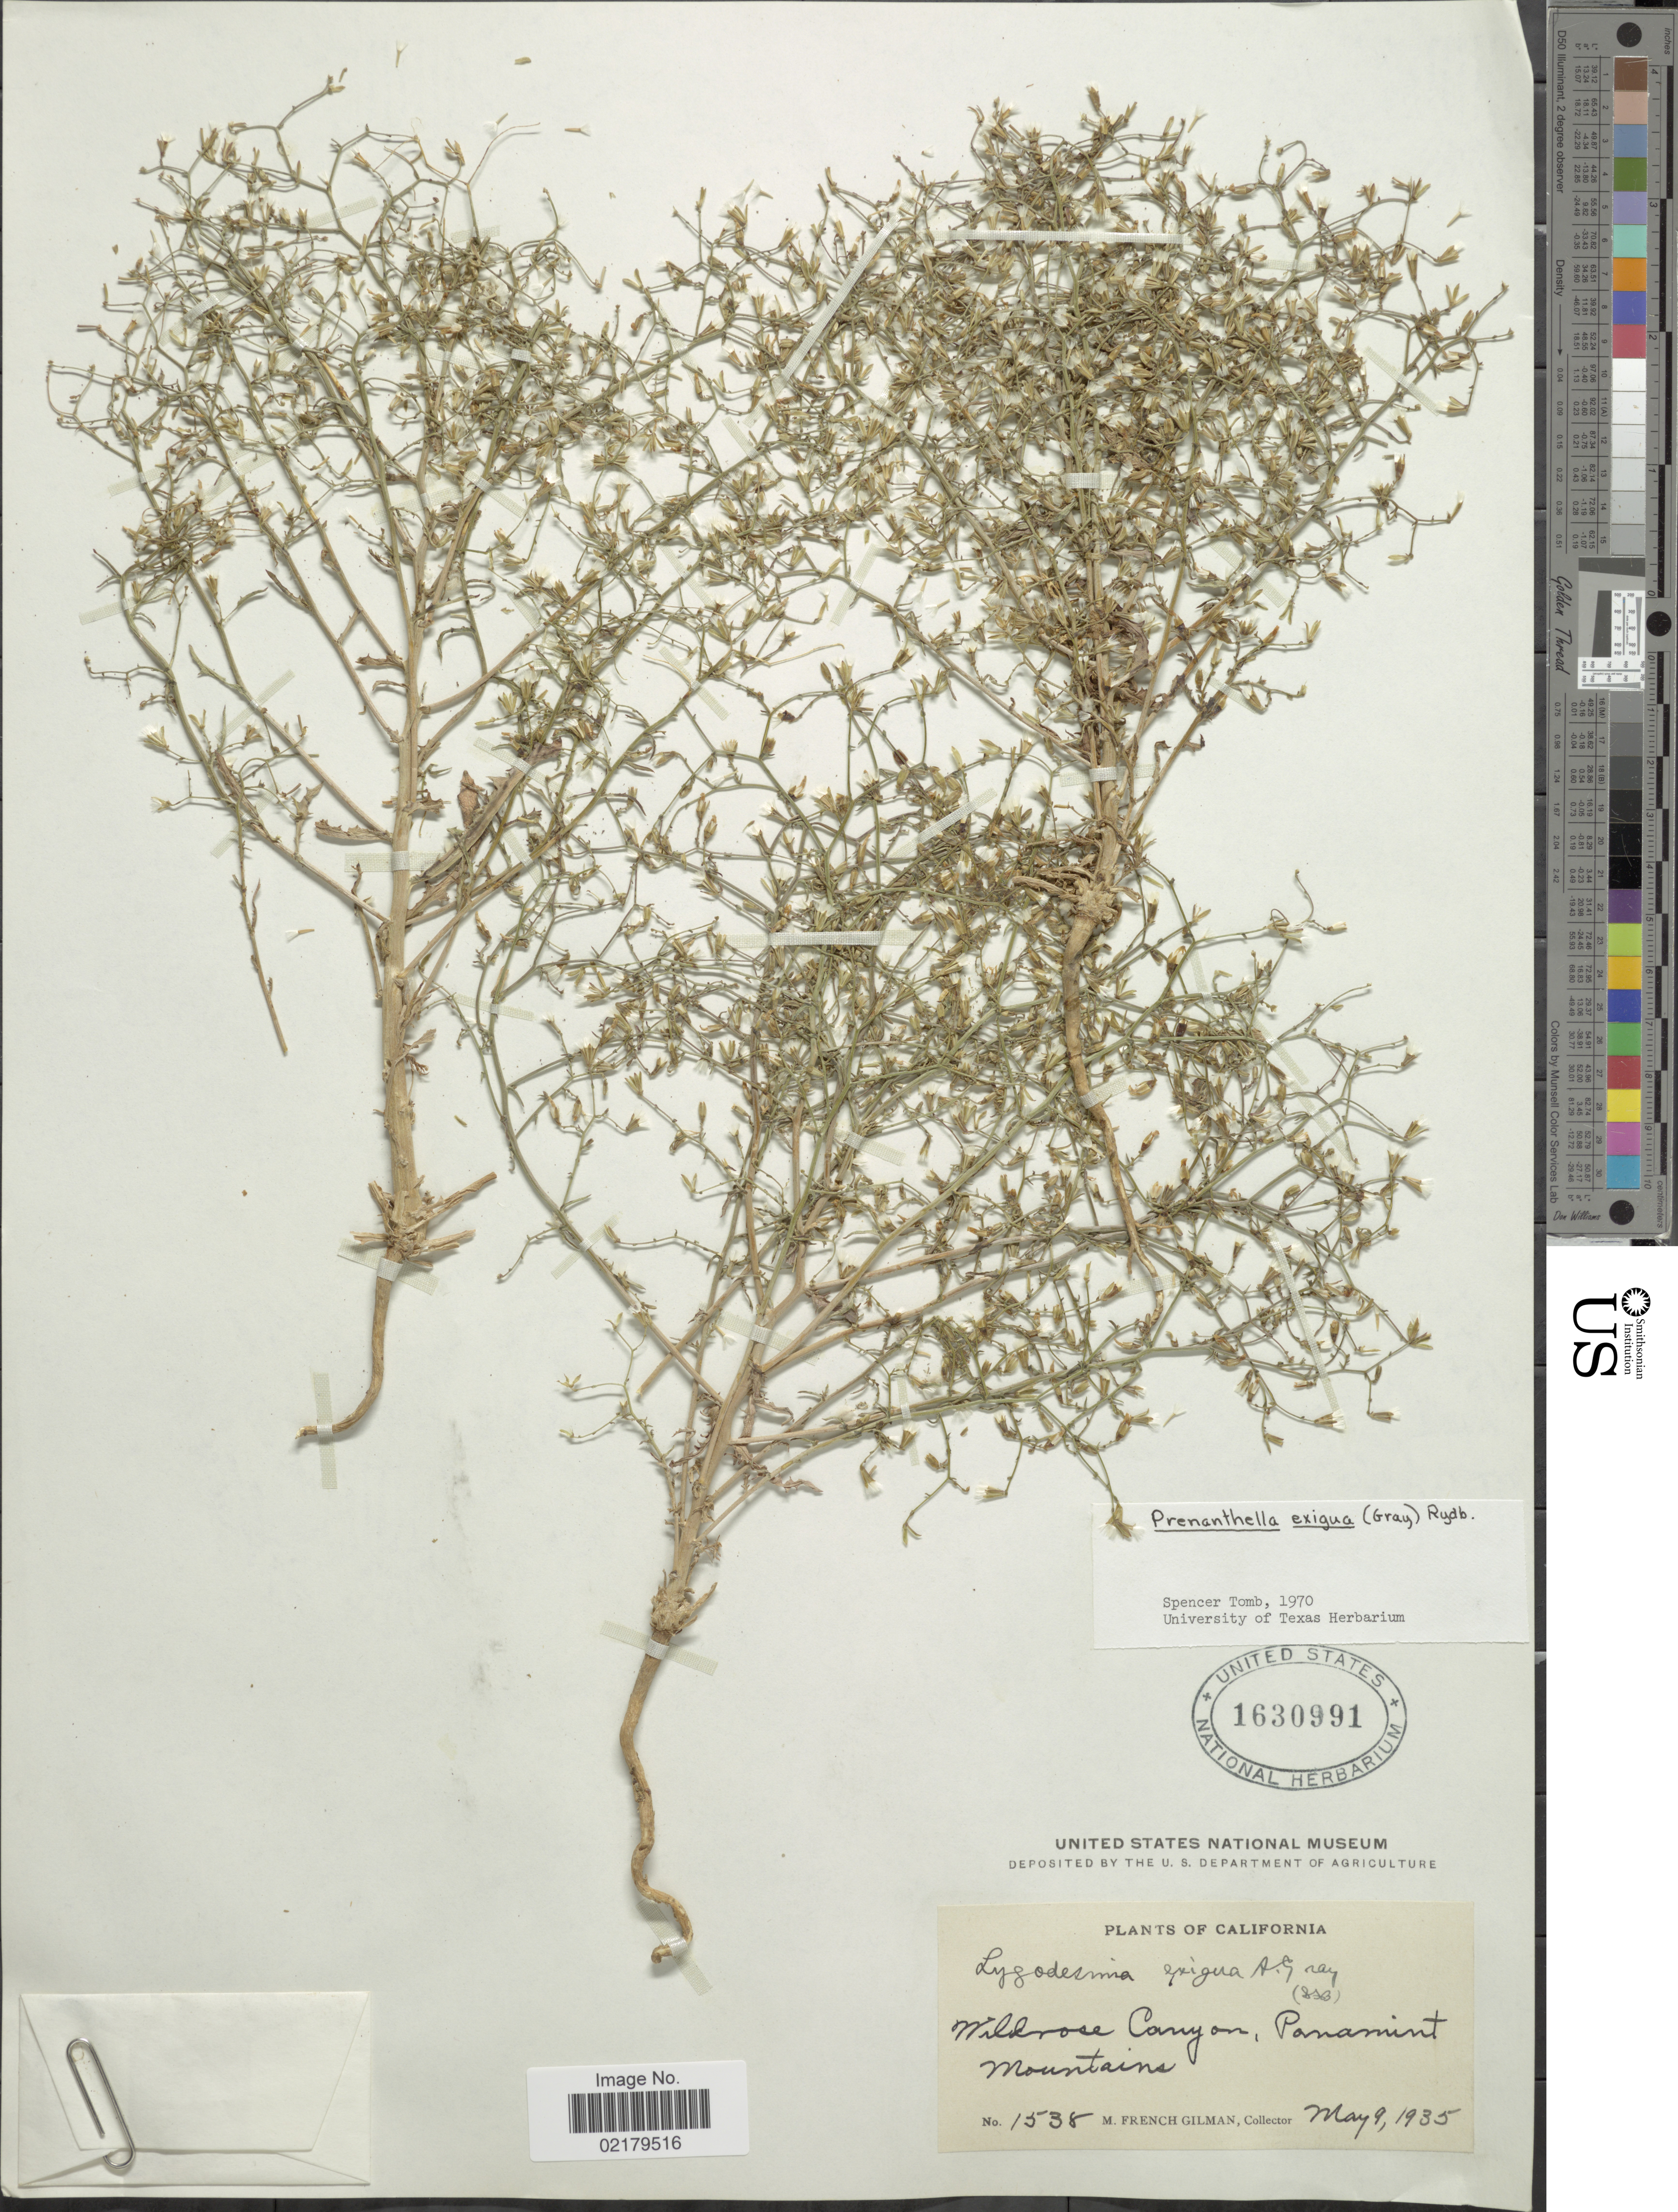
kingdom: Plantae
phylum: Tracheophyta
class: Magnoliopsida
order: Asterales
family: Asteraceae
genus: Prenanthella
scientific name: Prenanthella exigua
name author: (A. Gray) Rydb.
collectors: M. F. Gilman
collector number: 1538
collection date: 1935-05-09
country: United States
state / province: California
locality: Willrose Canyon, Panamint Mountains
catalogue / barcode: US 1630991